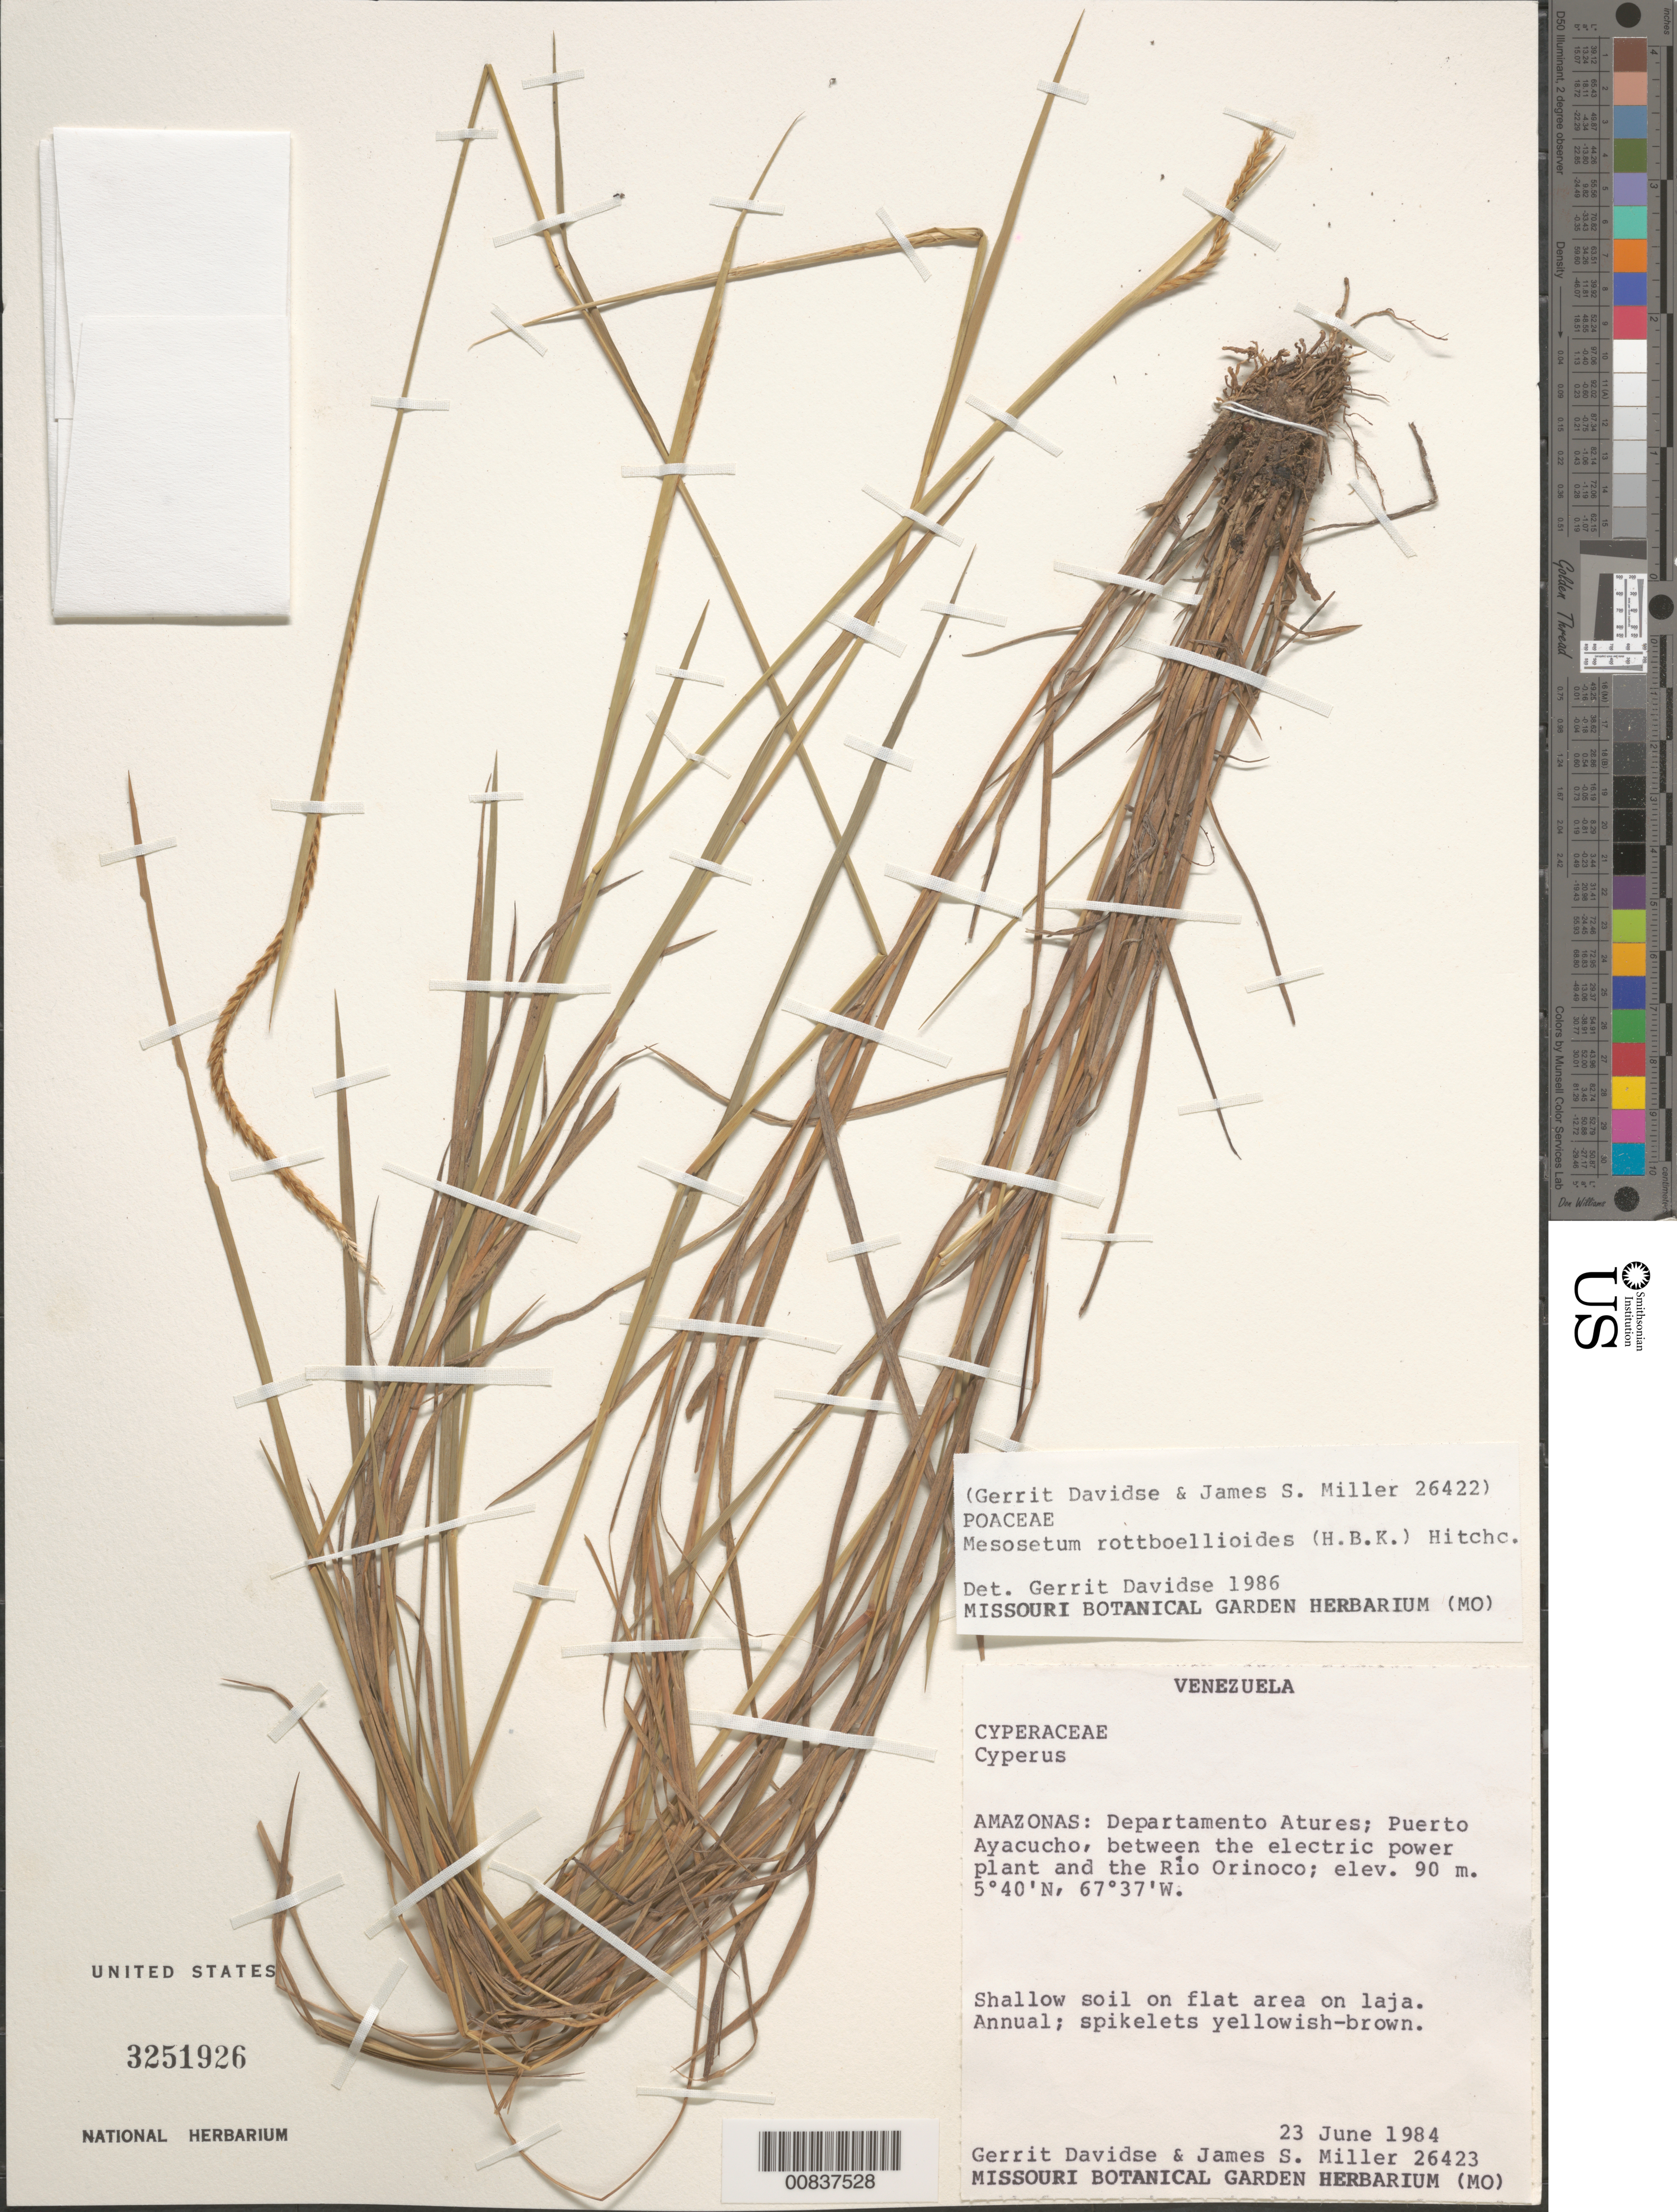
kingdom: Plantae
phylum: Tracheophyta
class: Liliopsida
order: Poales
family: Poaceae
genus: Mesosetum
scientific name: Mesosetum rottboellioides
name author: (Kunth) Hitchc.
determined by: Davidse, Gerrit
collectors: G. Davidse & J. S. Miller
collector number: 26423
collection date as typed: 23-Jun-84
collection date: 1984-06-23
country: Venezuela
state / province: Amazonas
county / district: Atures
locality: Puerto Ayacucho, between electric powerplant and Río Orinoco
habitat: Shallow soil on flat area on laja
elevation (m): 90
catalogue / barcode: US 3251926